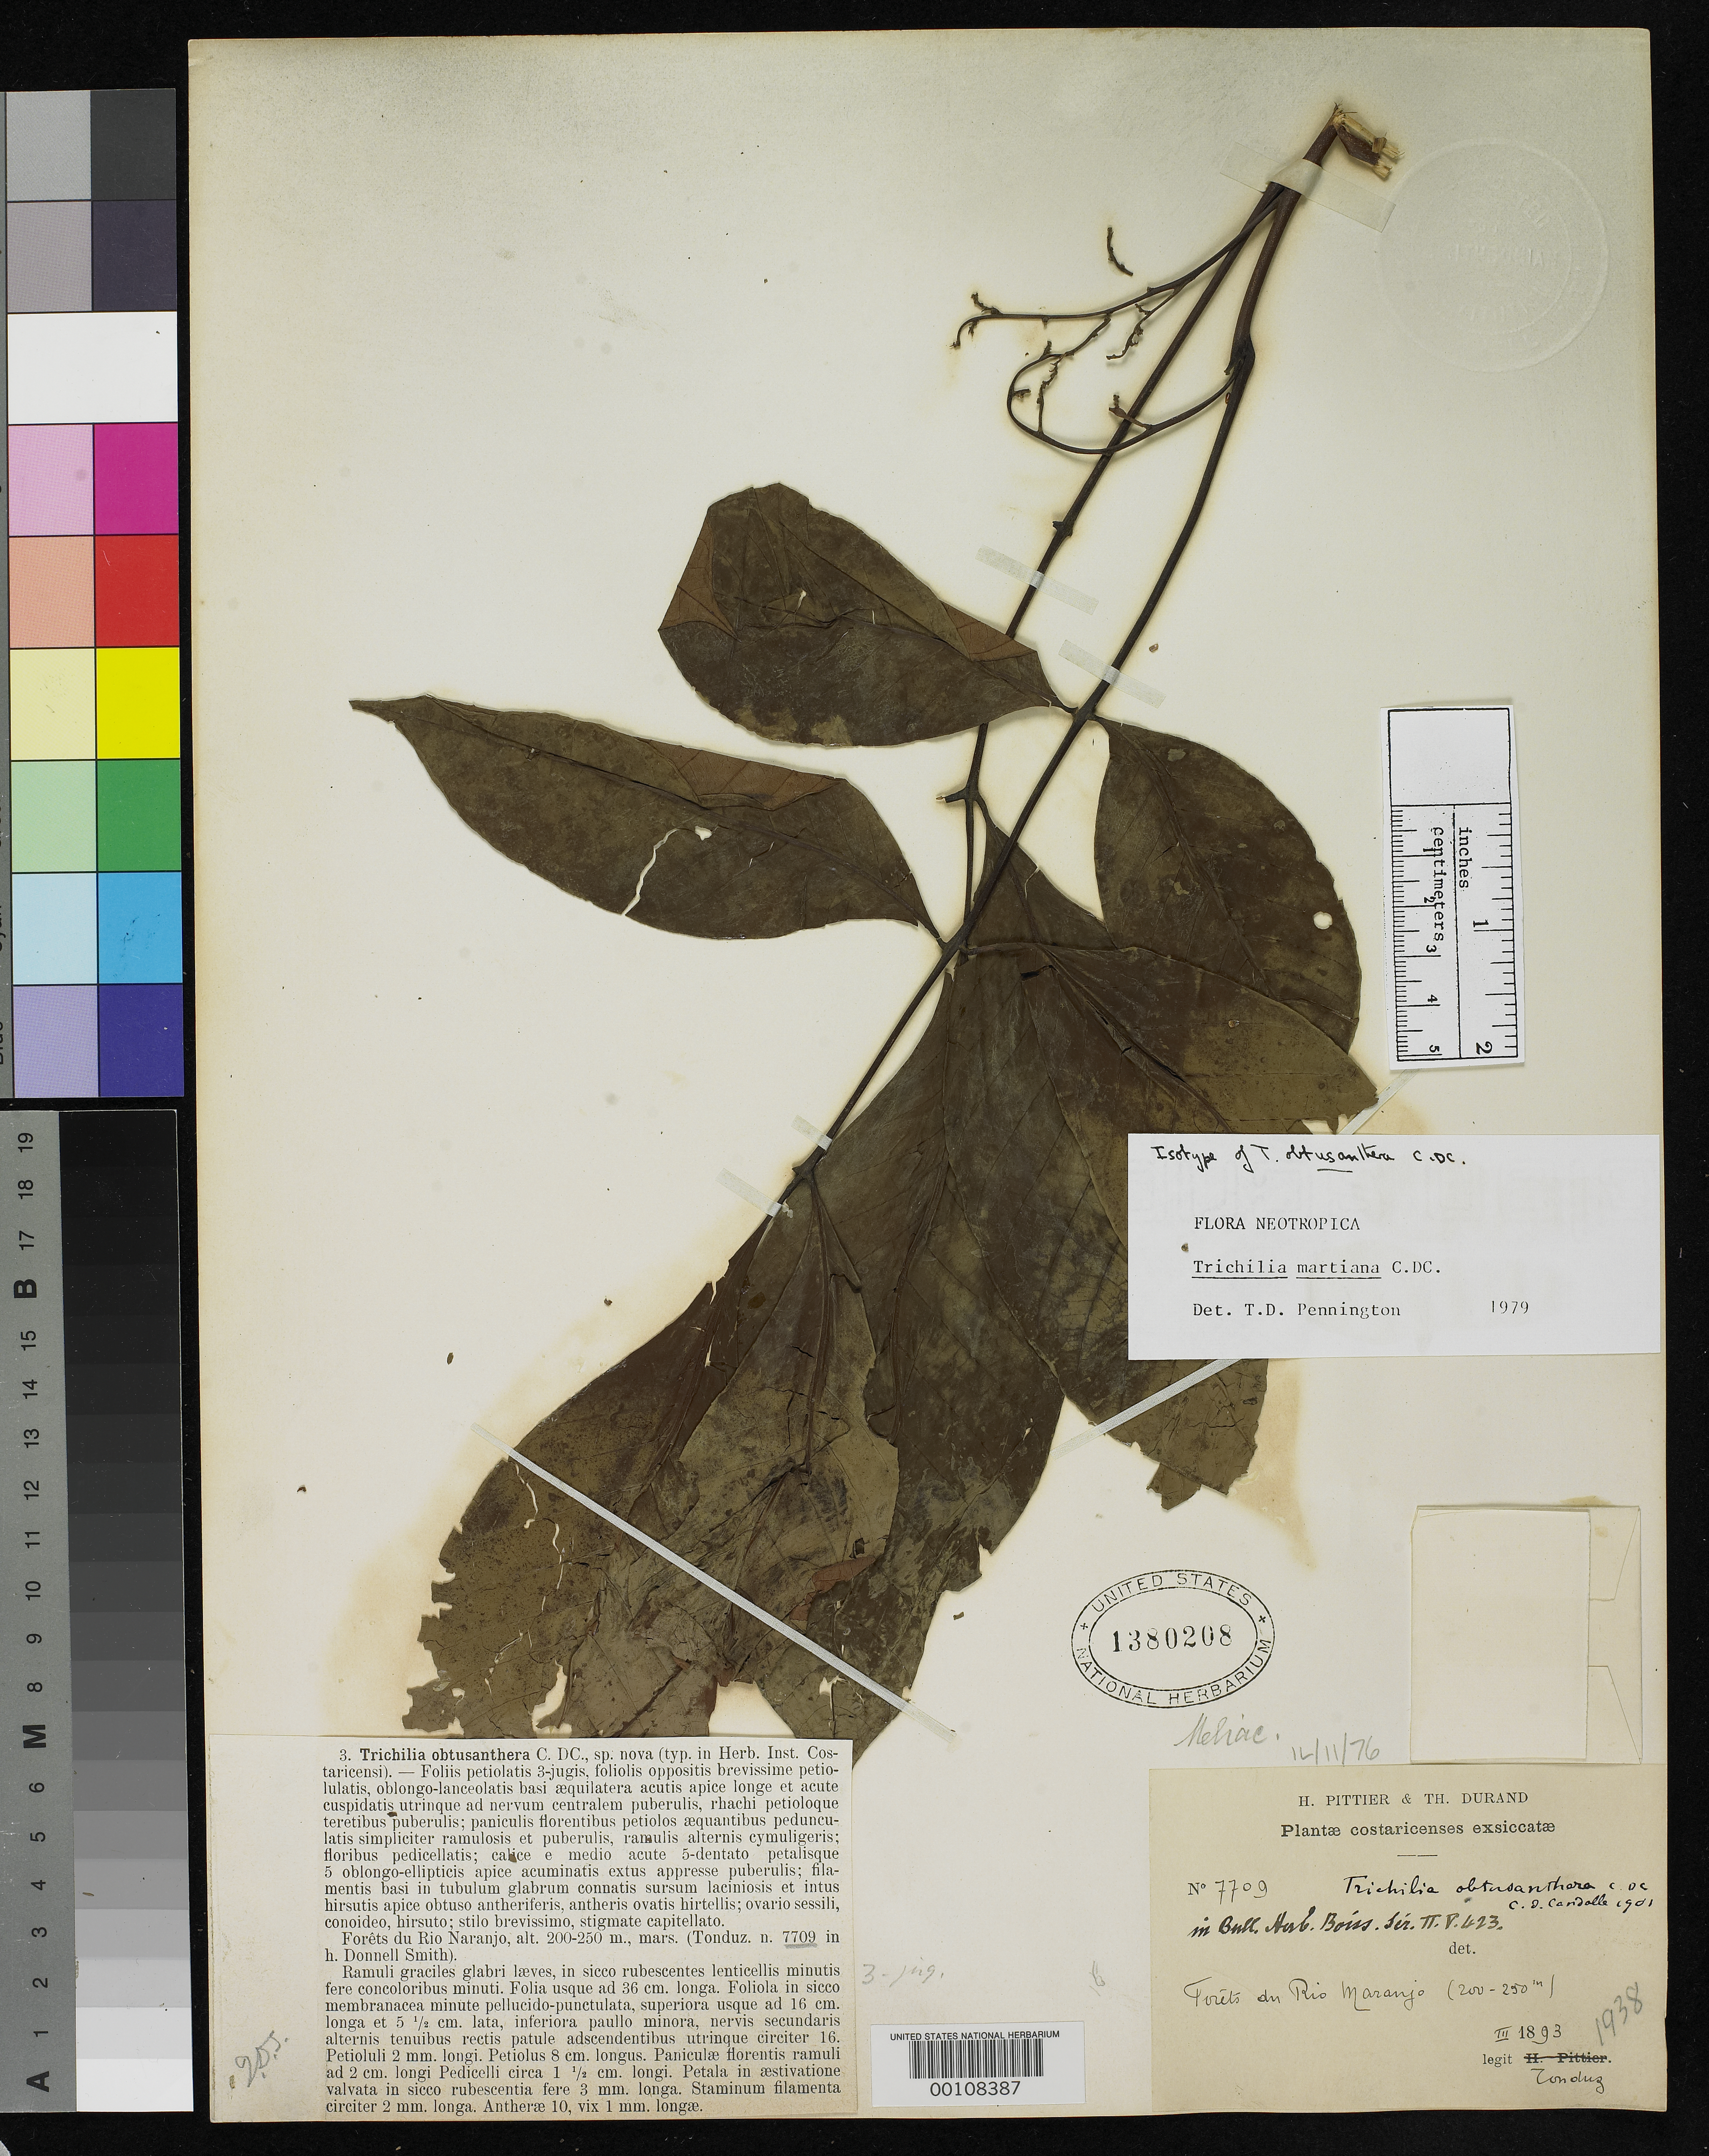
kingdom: Plantae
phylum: Tracheophyta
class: Magnoliopsida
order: Sapindales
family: Meliaceae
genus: Trichilia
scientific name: Trichilia obtusanthera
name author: C. DC.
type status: Isotype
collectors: A. Tonduz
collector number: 7709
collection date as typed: Mar 1893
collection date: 1893-03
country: Costa Rica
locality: Rio Marango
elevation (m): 200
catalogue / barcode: US 1380208